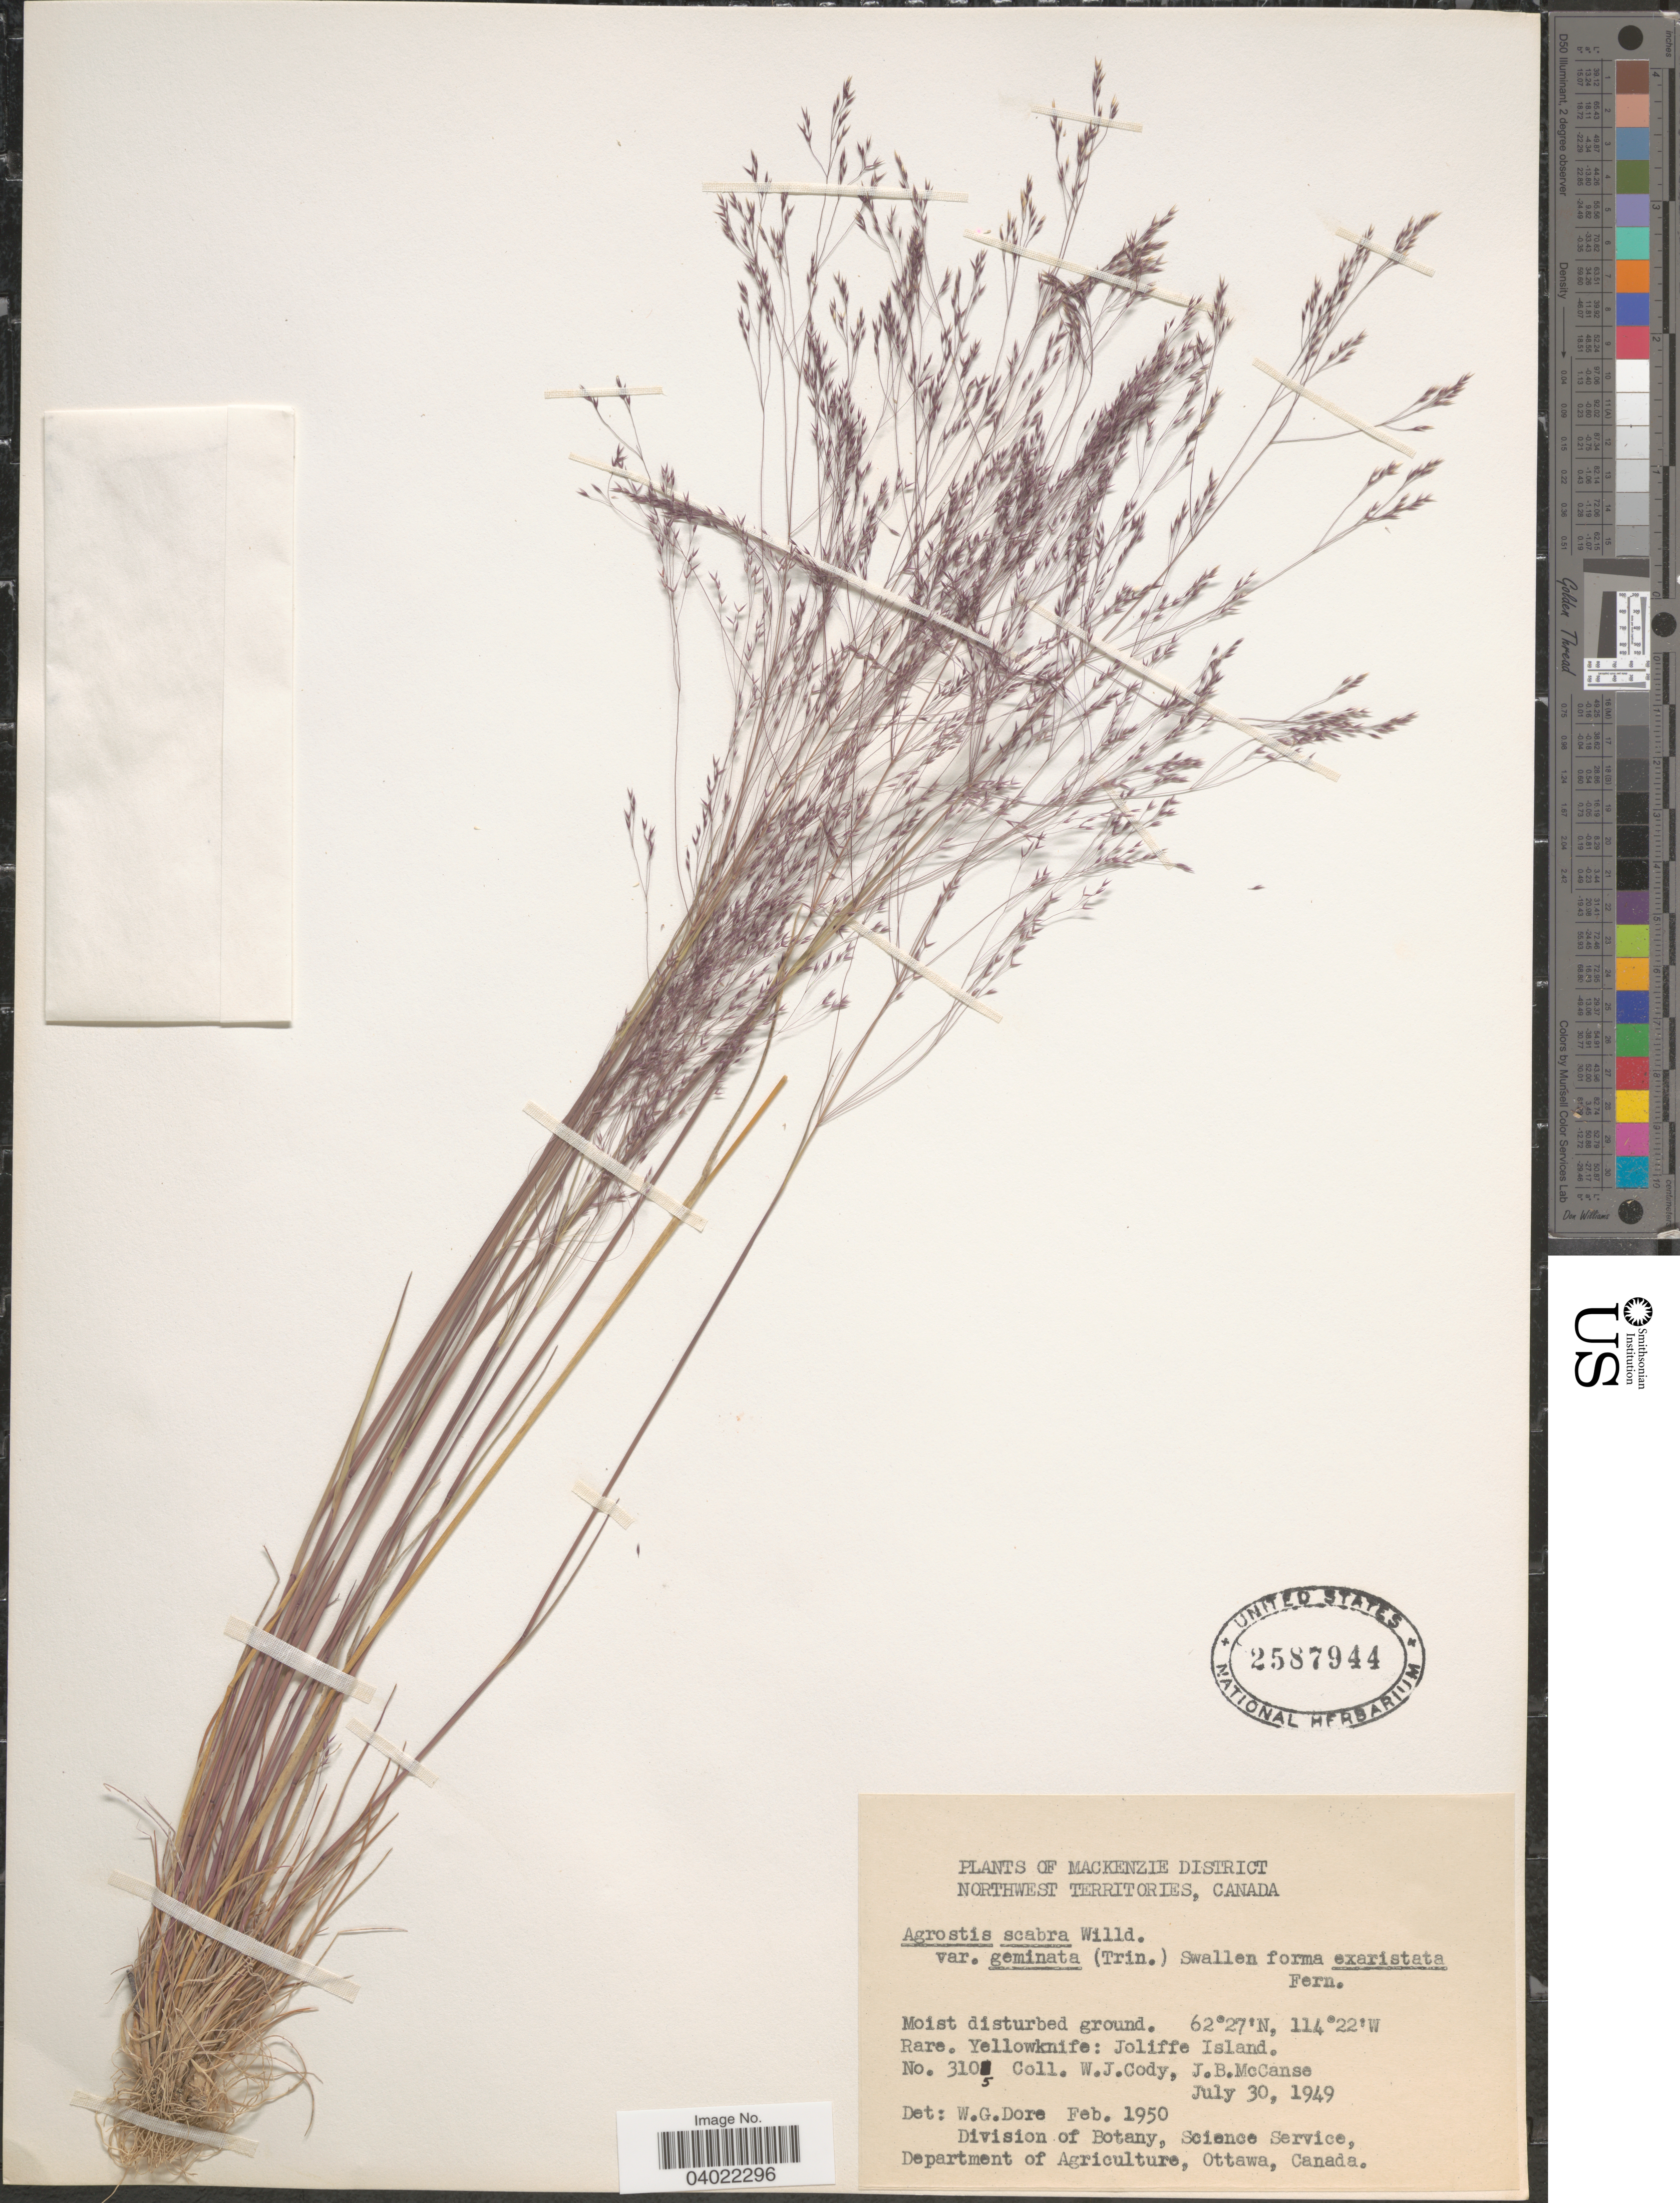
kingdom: Plantae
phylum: Tracheophyta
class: Liliopsida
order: Poales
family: Poaceae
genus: Agrostis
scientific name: Agrostis scabra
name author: Willd.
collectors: W. Cody & J. McCanse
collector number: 3105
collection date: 1949-07-30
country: Canada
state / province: Northwest Territories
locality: Mackenzie District. Yellowknife: Joliffe Island.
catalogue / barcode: US 2587944